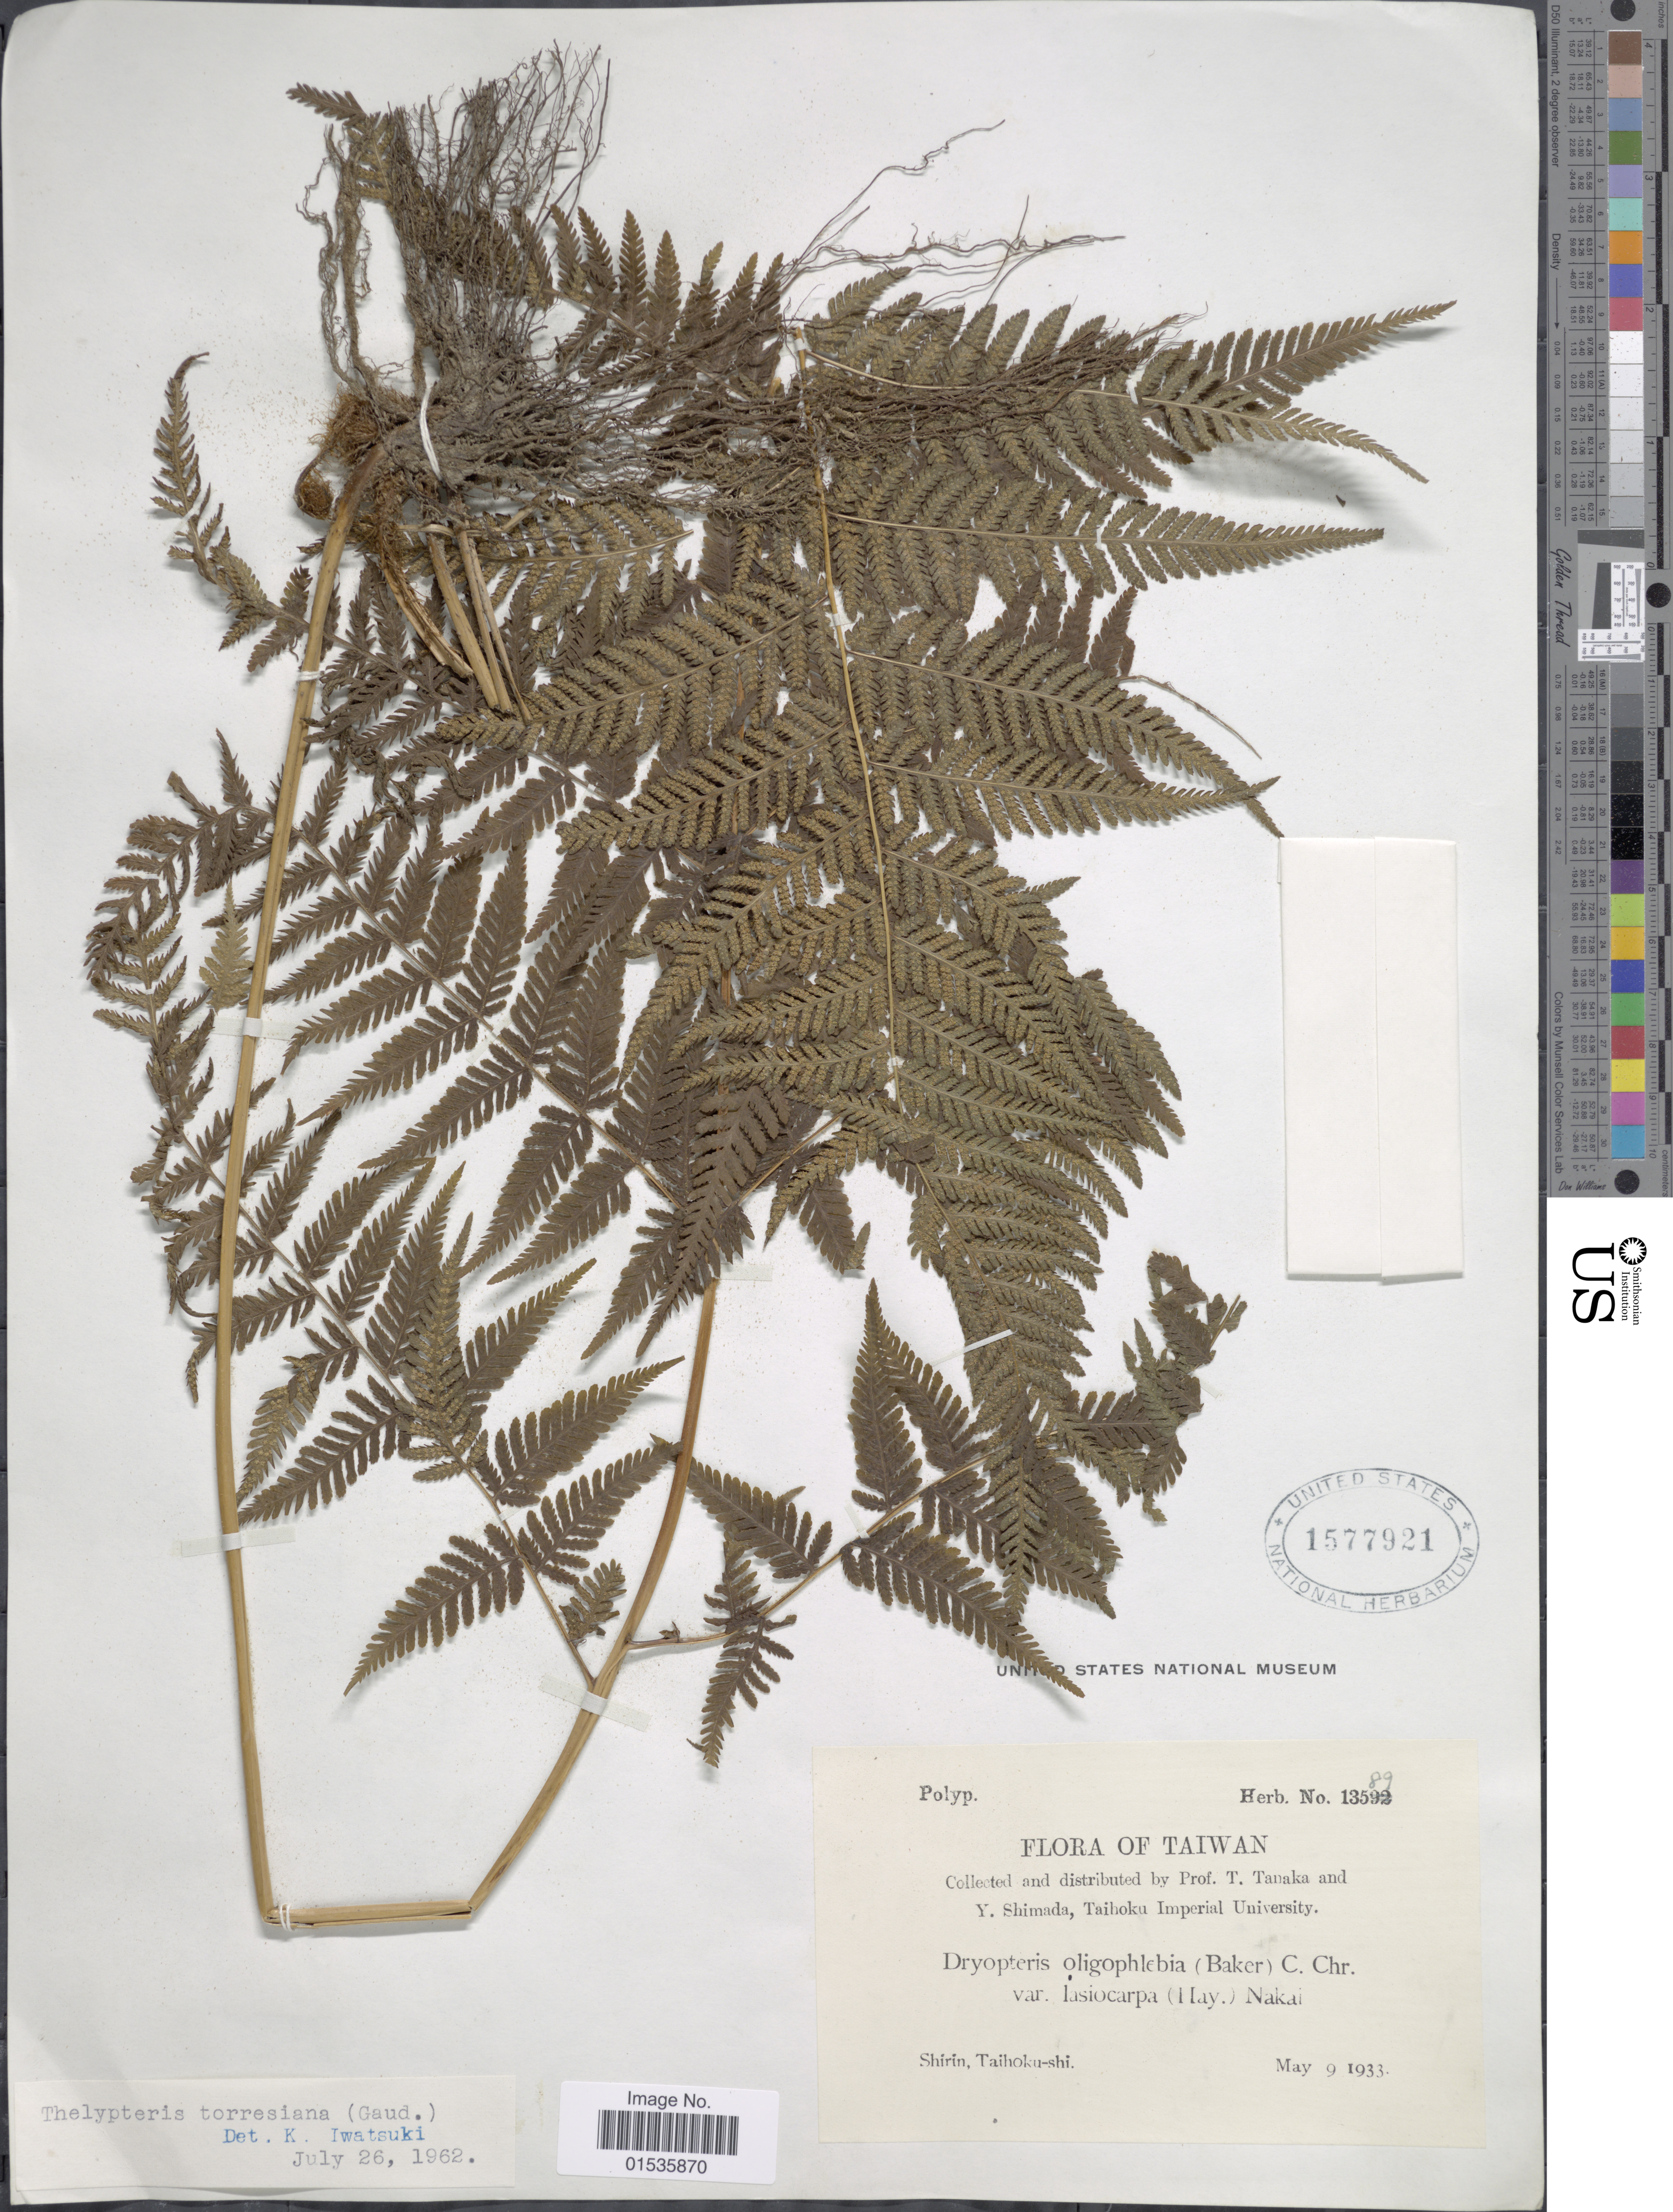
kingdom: Plantae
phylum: Tracheophyta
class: Polypodiopsida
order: Polypodiales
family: Thelypteridaceae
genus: Macrothelypteris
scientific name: Macrothelypteris torresiana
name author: (Gaudich.) Ching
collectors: T. Tanaka & Y. Shimada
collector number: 89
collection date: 1933-05-09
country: Taiwan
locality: Taiwan, Shirin, Taihoku-shi.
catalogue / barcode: US 1577921